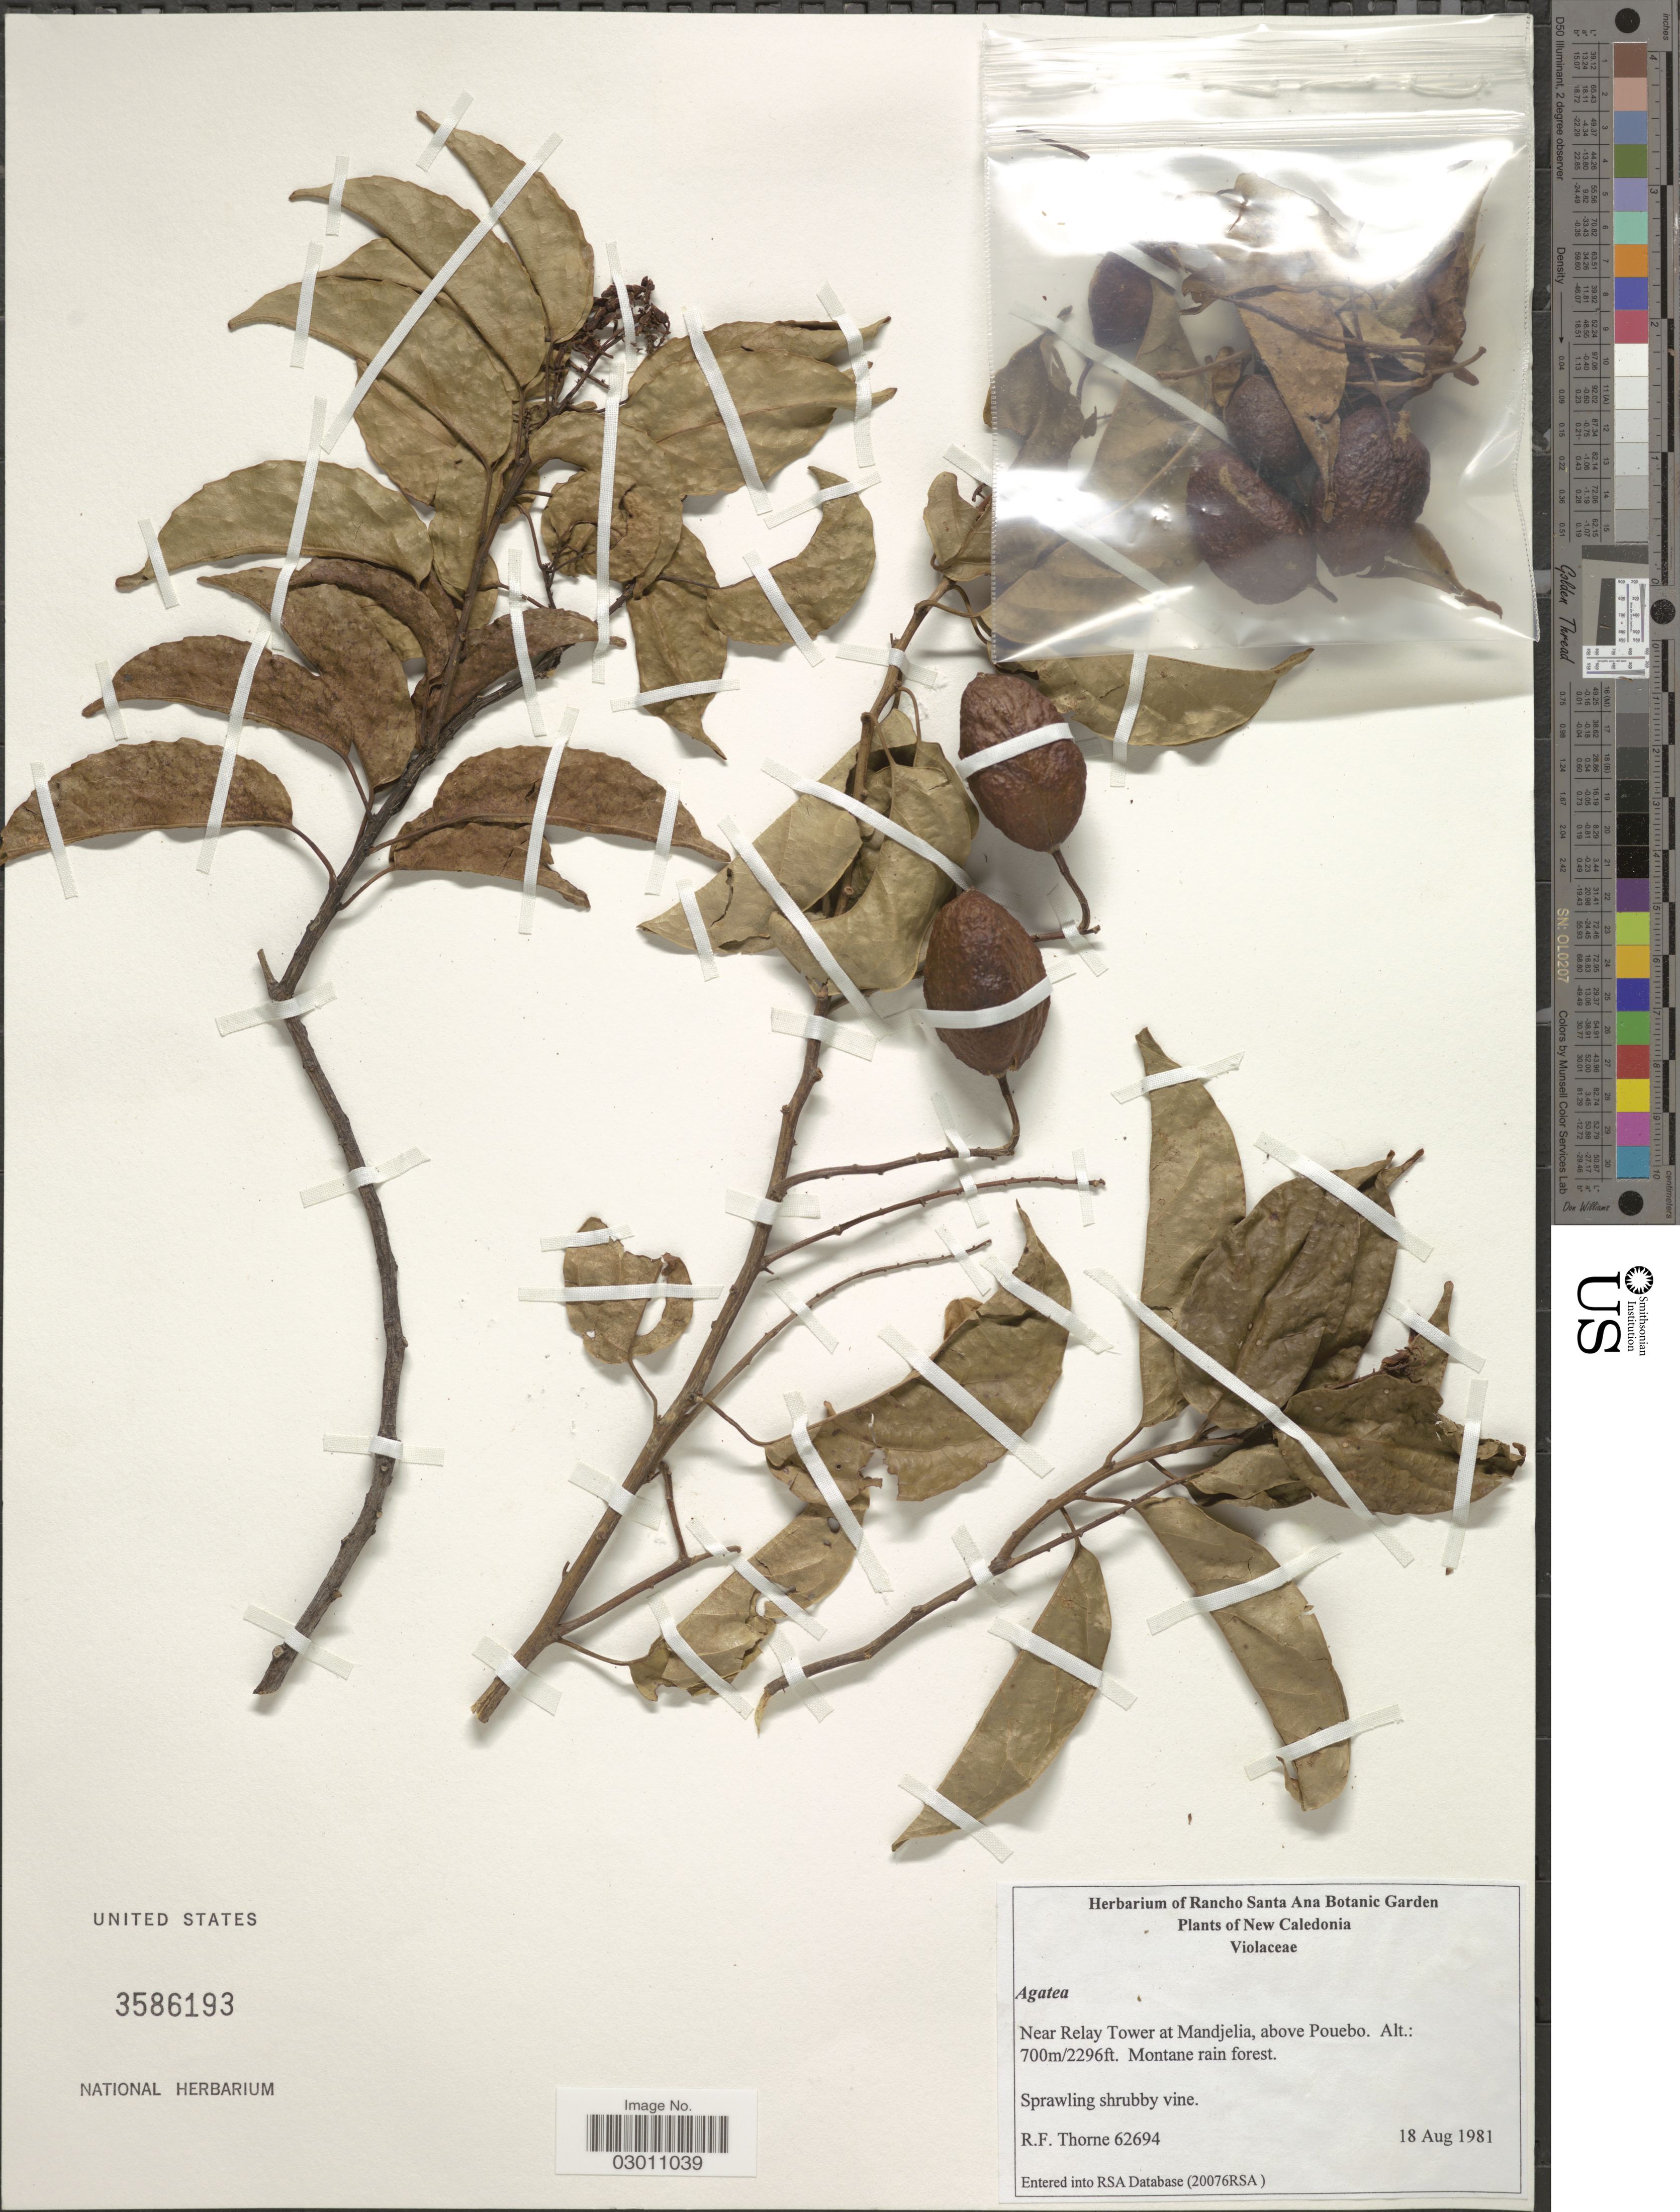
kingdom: Plantae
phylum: Tracheophyta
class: Magnoliopsida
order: Malpighiales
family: Violaceae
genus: Agatea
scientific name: Agatea sp.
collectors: R. Thorne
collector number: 62694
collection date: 1981-08-18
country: New Caledonia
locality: Near Relay Tower at Mandjelia, above Pouebo. Montane rain forest.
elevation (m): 700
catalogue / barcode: US 3586193